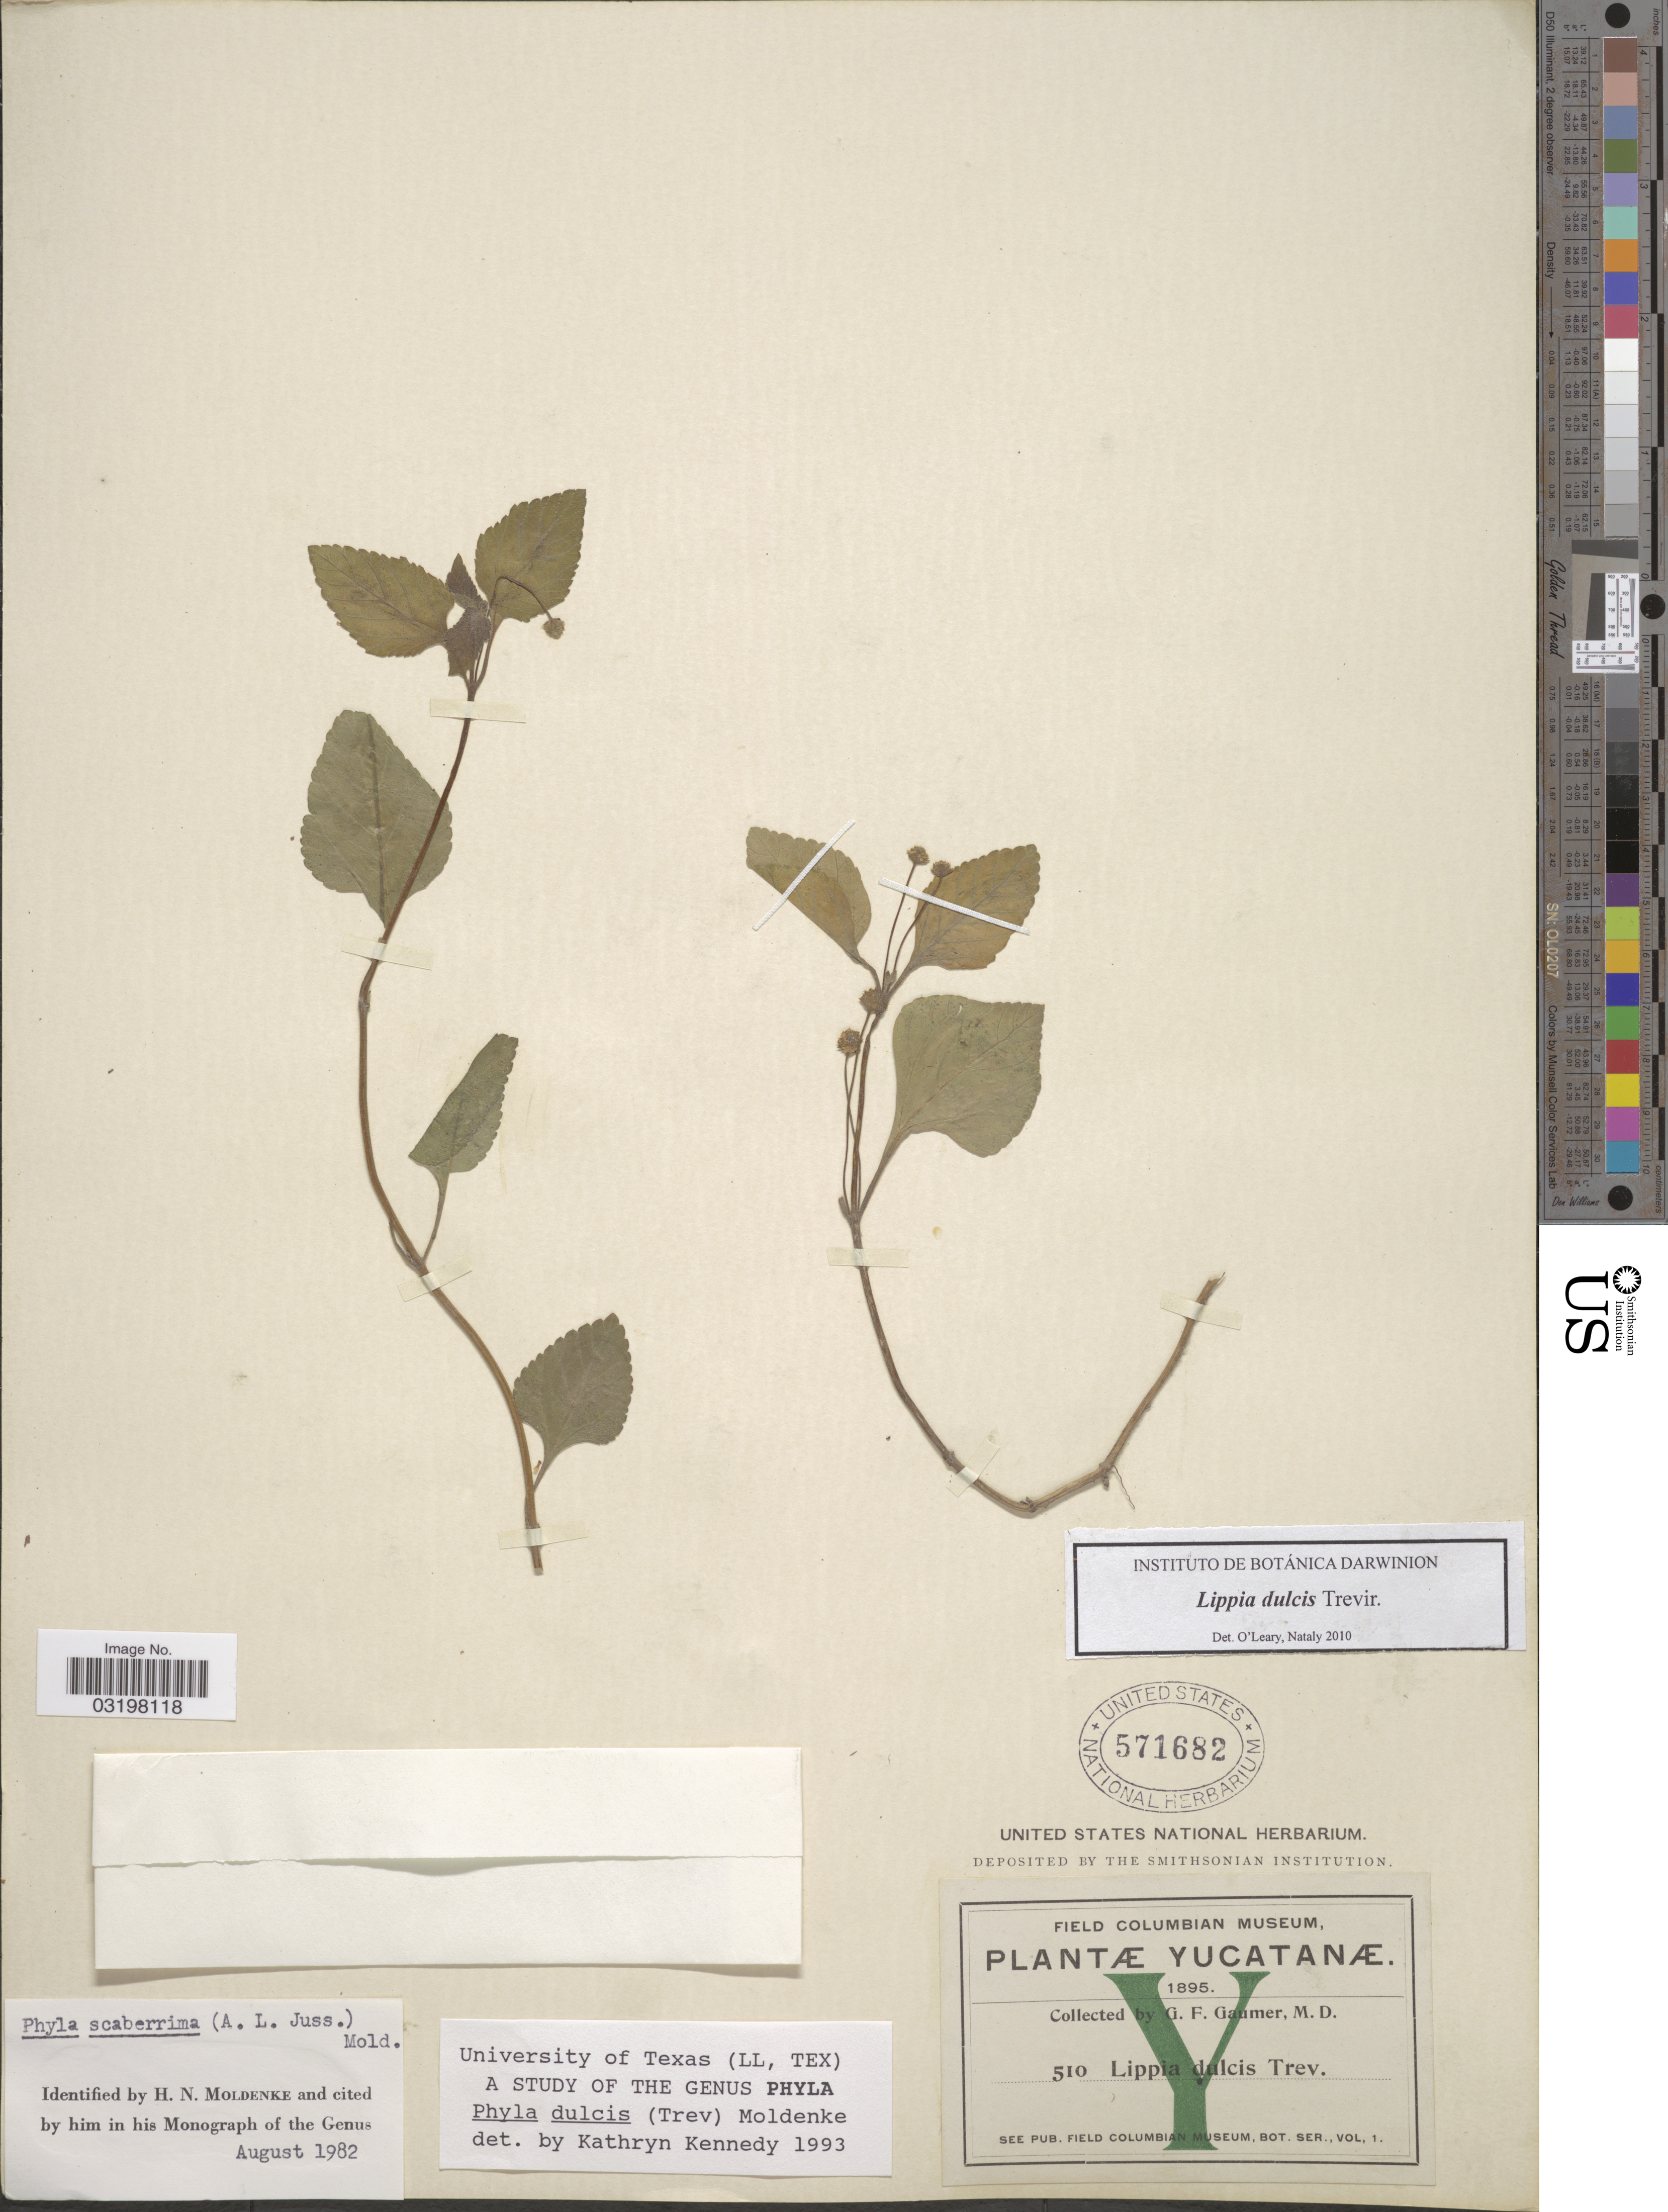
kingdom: Plantae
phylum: Tracheophyta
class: Magnoliopsida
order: Lamiales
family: Verbenaceae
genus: Lippia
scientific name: Lippia dulcis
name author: Trevis.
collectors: G. F. Gaumer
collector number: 510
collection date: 1895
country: Mexico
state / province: Yucatán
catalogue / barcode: US 571682